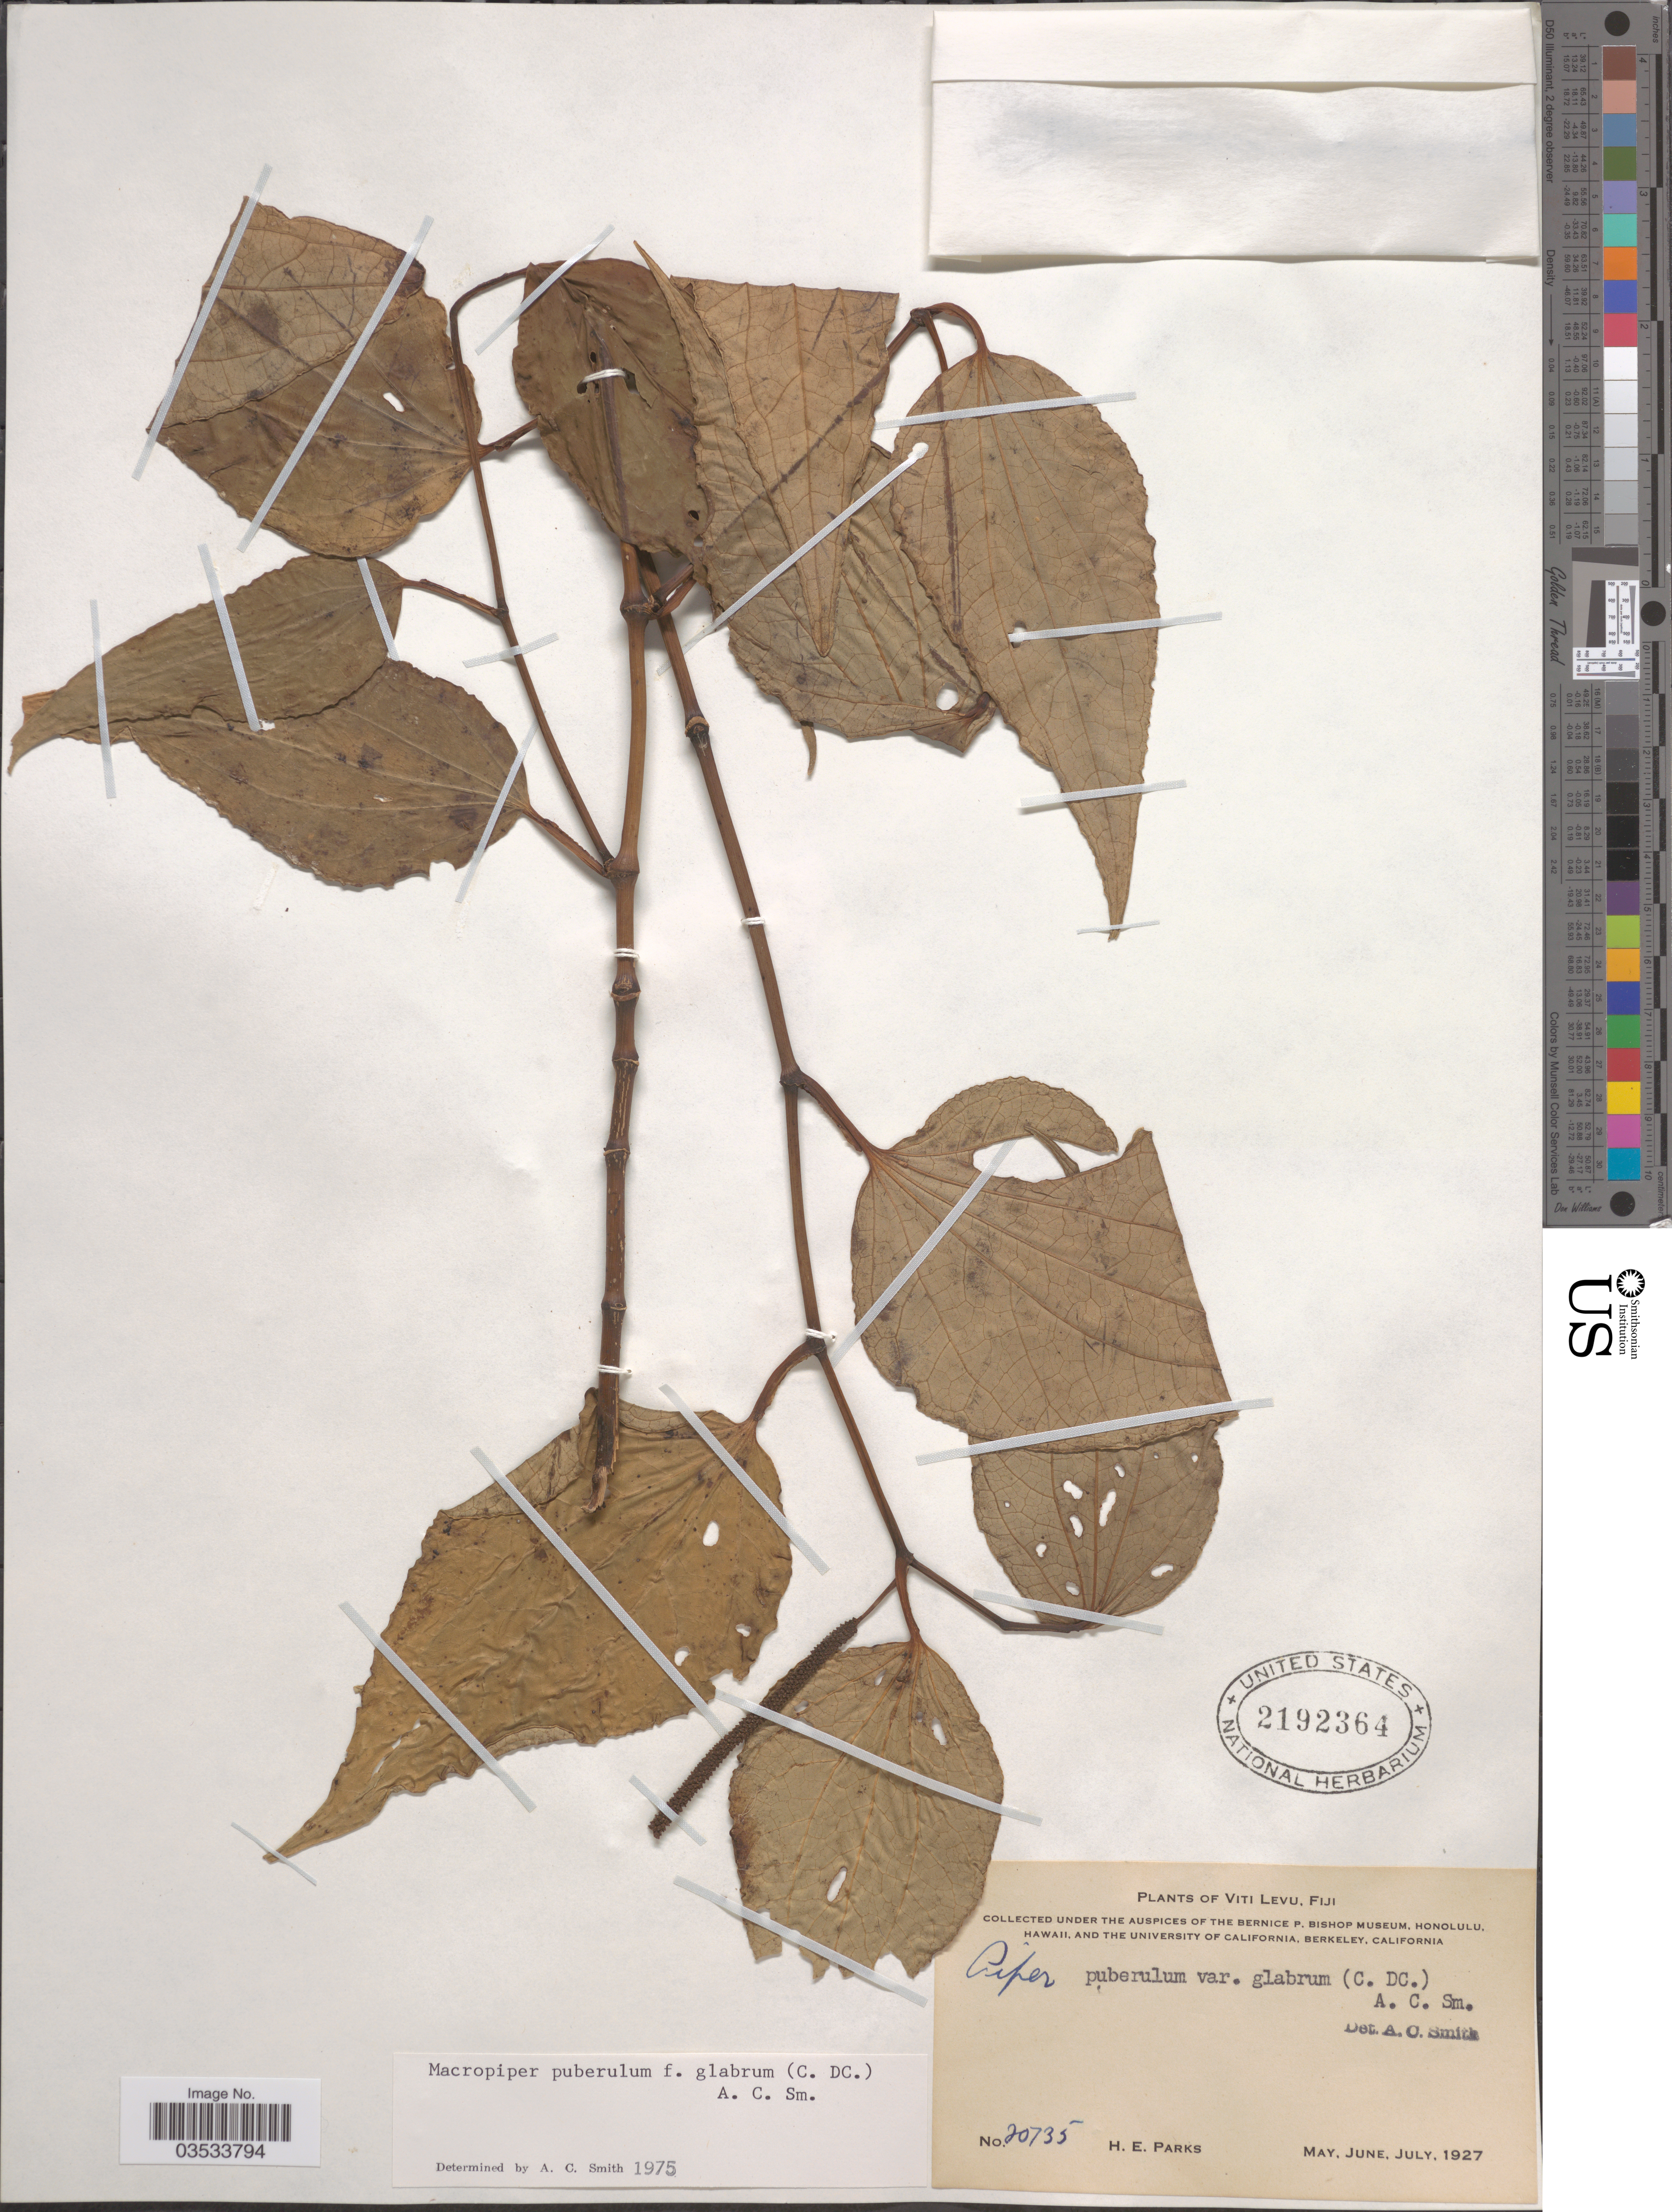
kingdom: Plantae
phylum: Tracheophyta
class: Magnoliopsida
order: Piperales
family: Piperaceae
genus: Piper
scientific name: Piper puberulum var. glabrum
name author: (C. DC.) C.A. Sm.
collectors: H. E. Parks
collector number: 20735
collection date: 1927-05/1927-07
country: Fiji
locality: Viti Levu.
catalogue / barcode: US 2192364